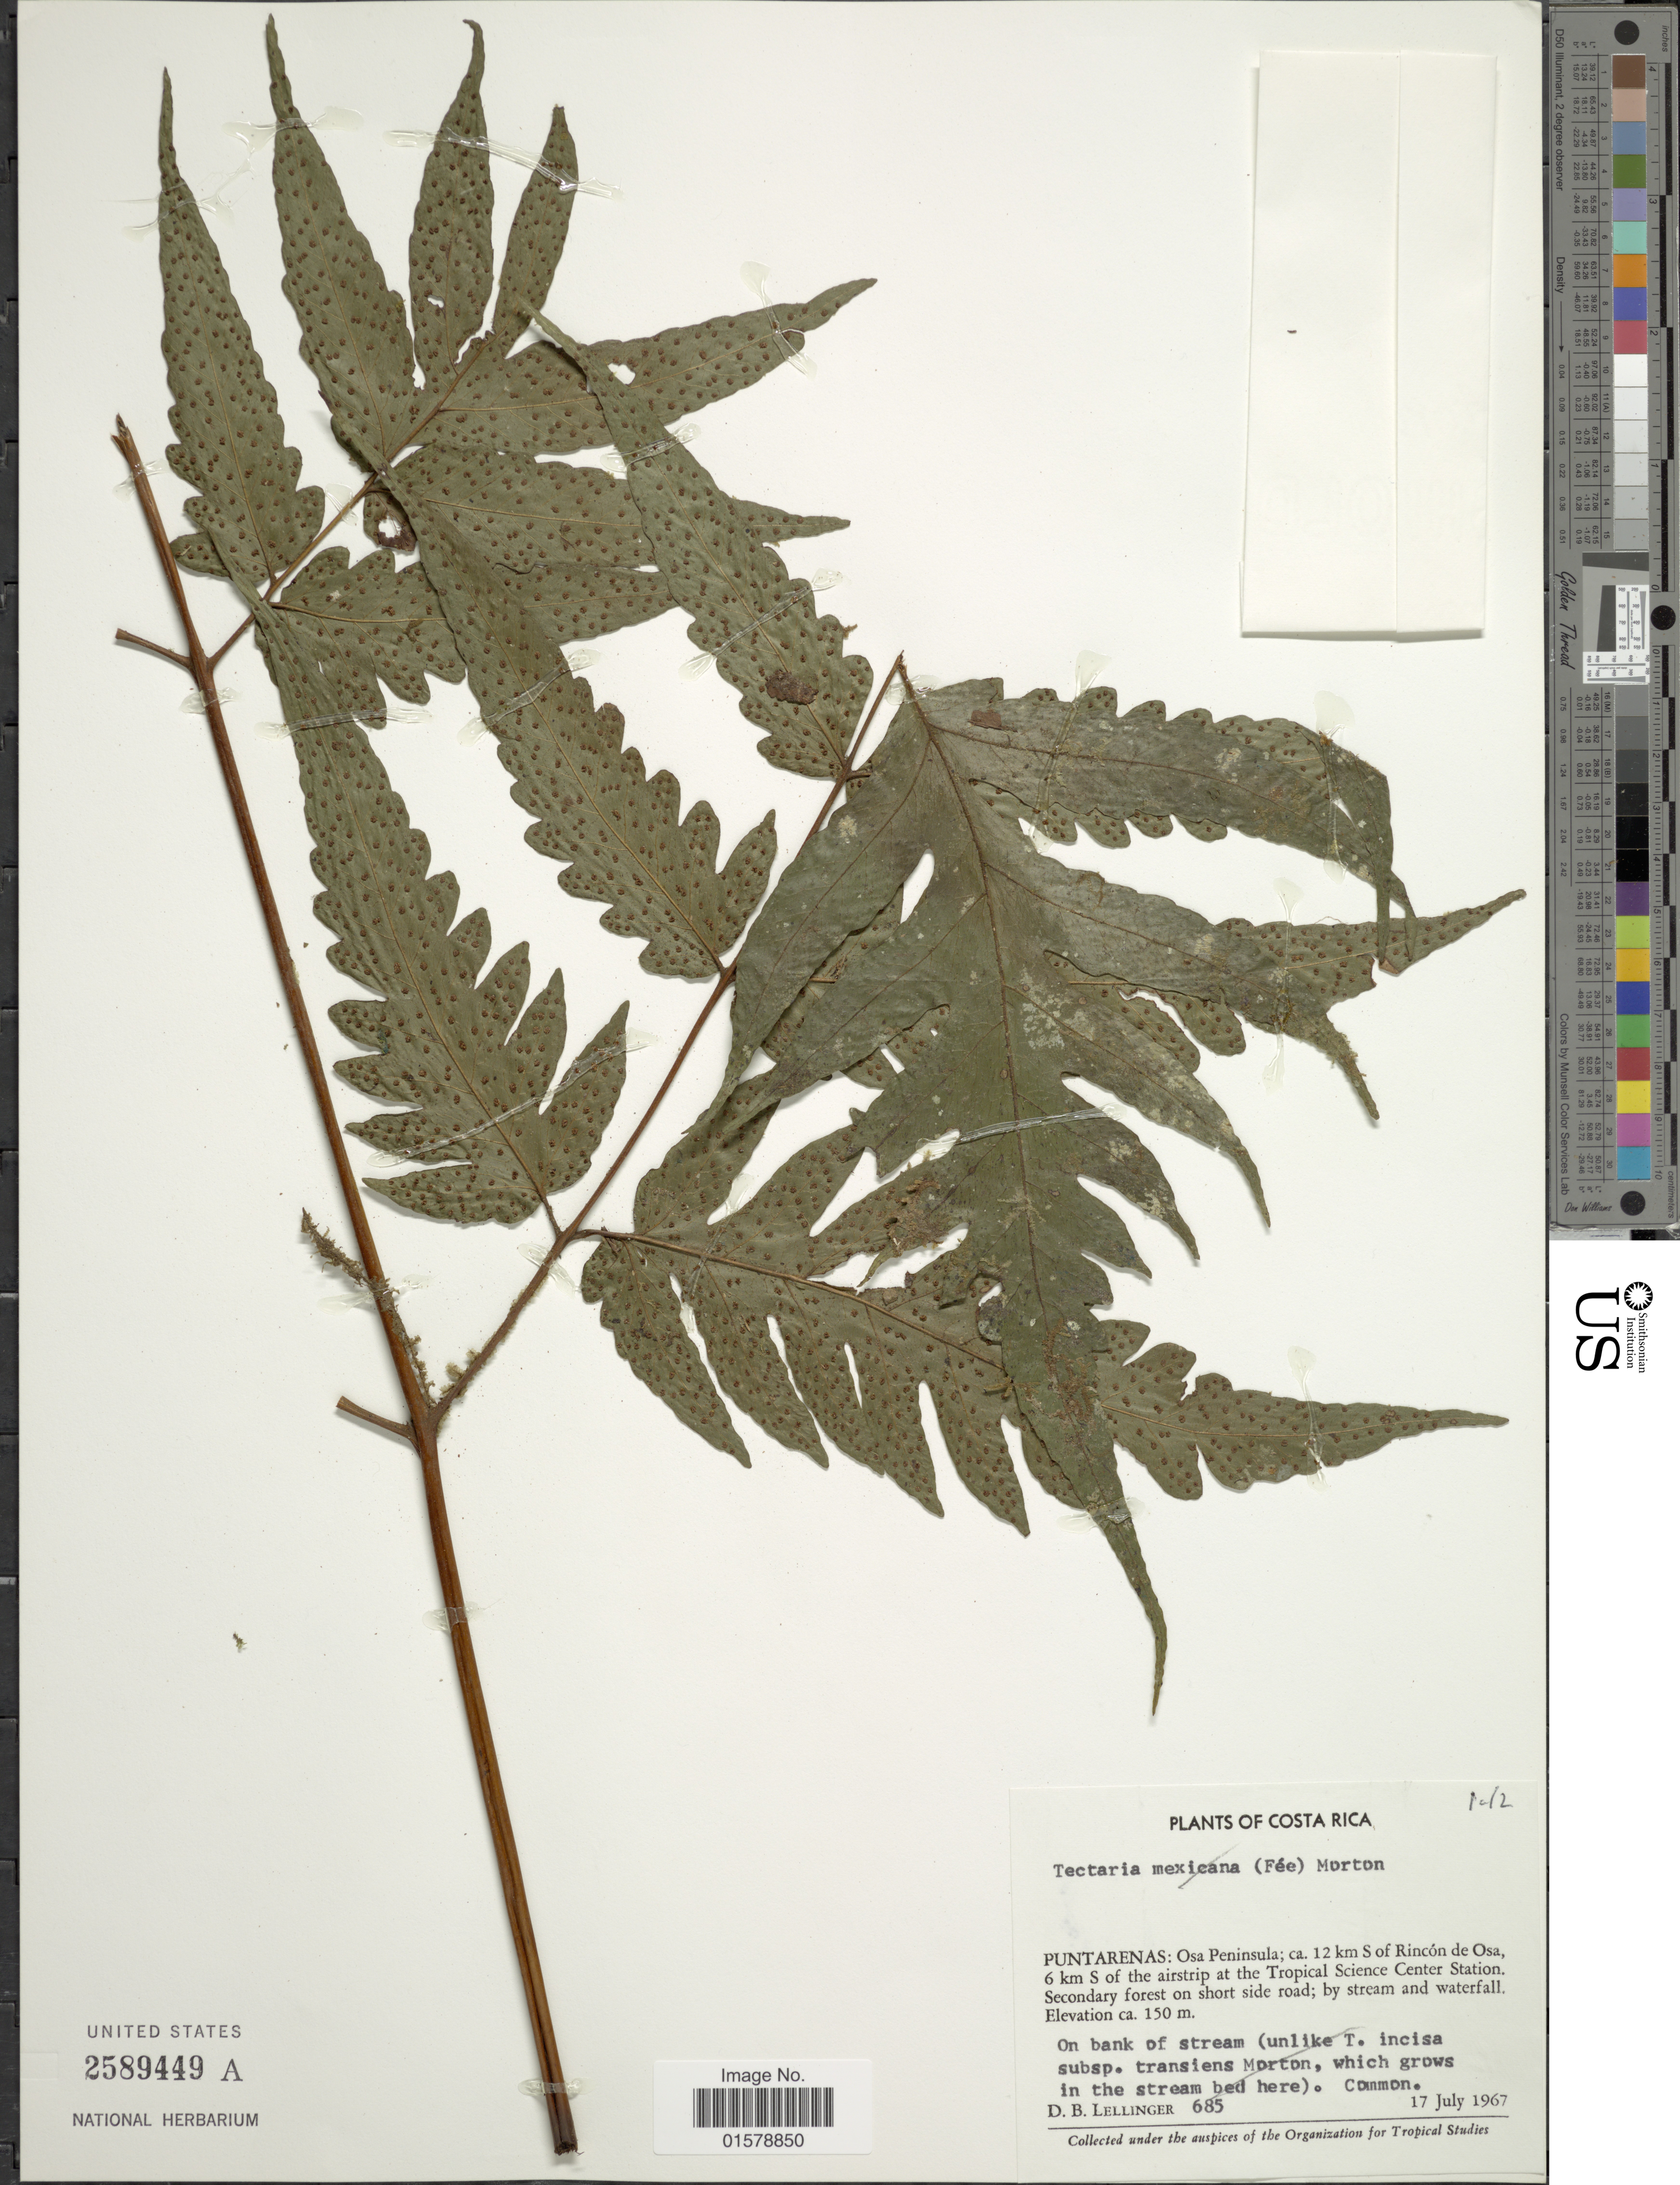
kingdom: Plantae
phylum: Tracheophyta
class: Polypodiopsida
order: Polypodiales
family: Tectariaceae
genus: Tectaria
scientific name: Tectaria rivalis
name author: (Mett. ex Kuhn) C. Chr.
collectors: D. B. Lellinger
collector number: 685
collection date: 1967-07-17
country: Costa Rica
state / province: Puntarenas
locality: Osa Peninsula, ca. 12 km S of Rincon de Osa, 6 km S of the airstrip at the Tropical Science Center Station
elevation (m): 150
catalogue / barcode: US 2589449A